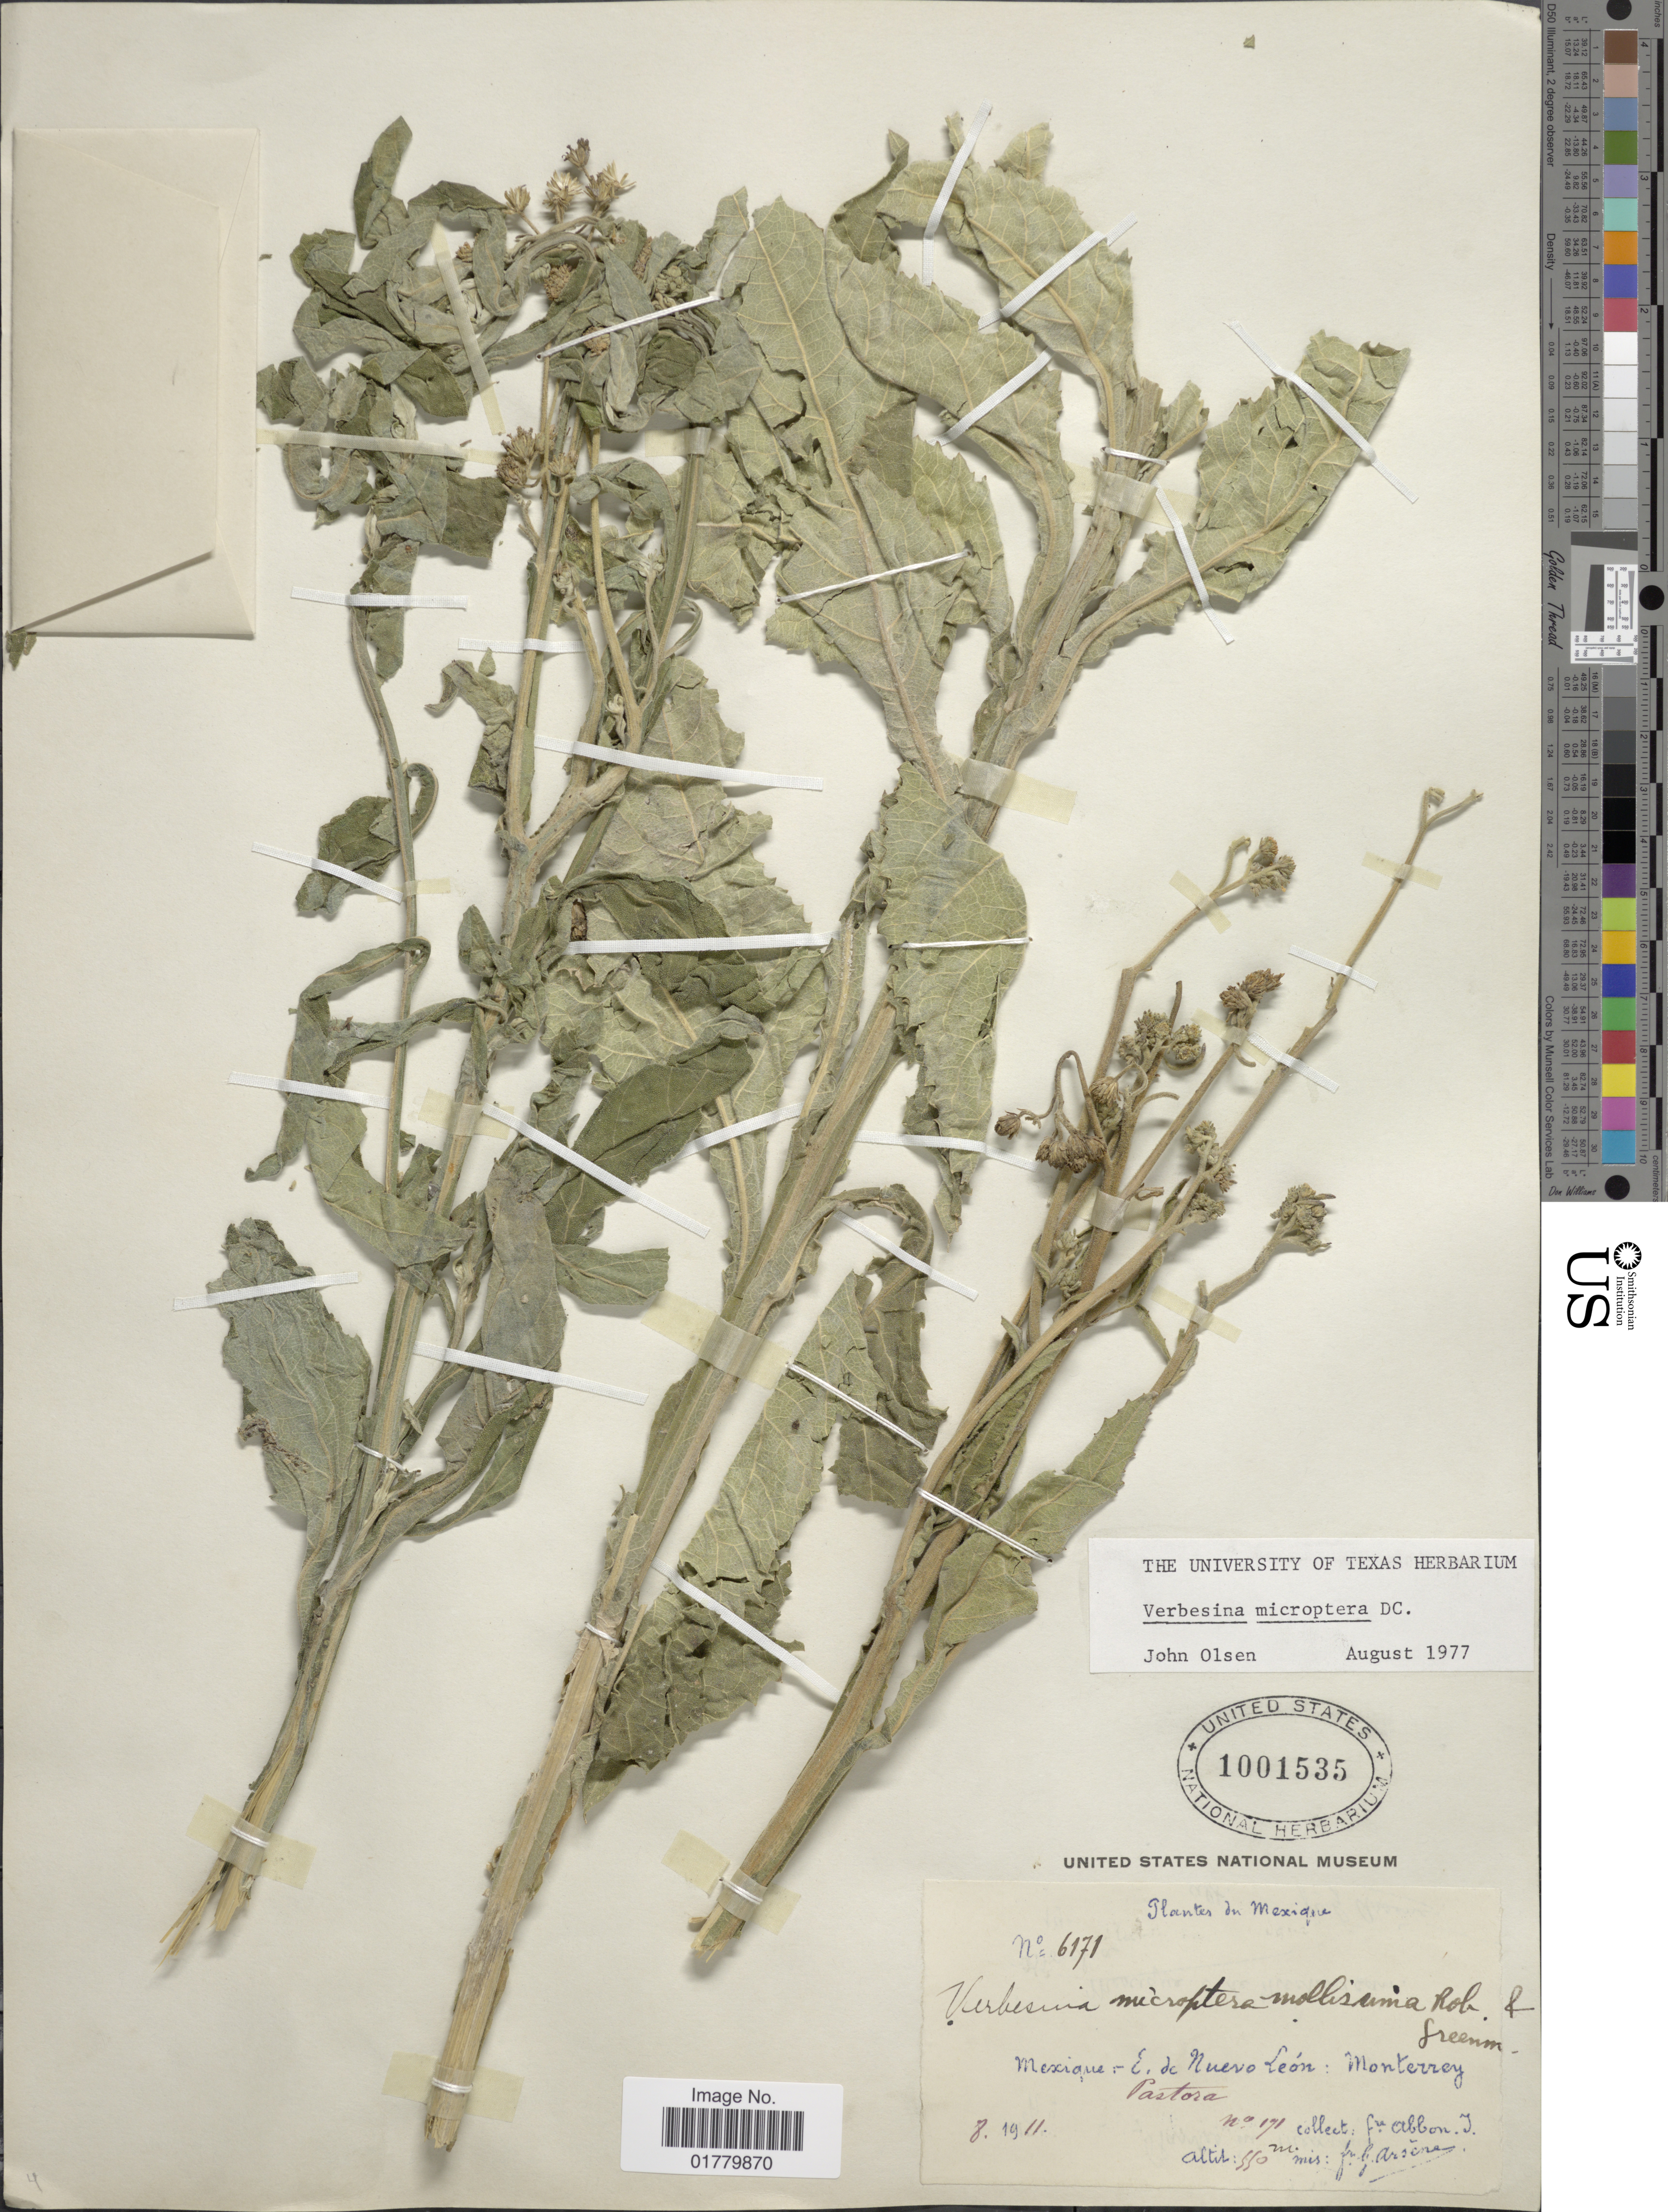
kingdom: Plantae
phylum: Tracheophyta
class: Magnoliopsida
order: Asterales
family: Asteraceae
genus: Verbesina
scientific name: Verbesina microptera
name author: DC.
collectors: Bro. Abbon & Bro. G. Arsène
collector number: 171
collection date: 1911-08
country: Mexico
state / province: Nuevo León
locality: Monterrey, Pastora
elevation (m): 550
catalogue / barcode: US 1001535